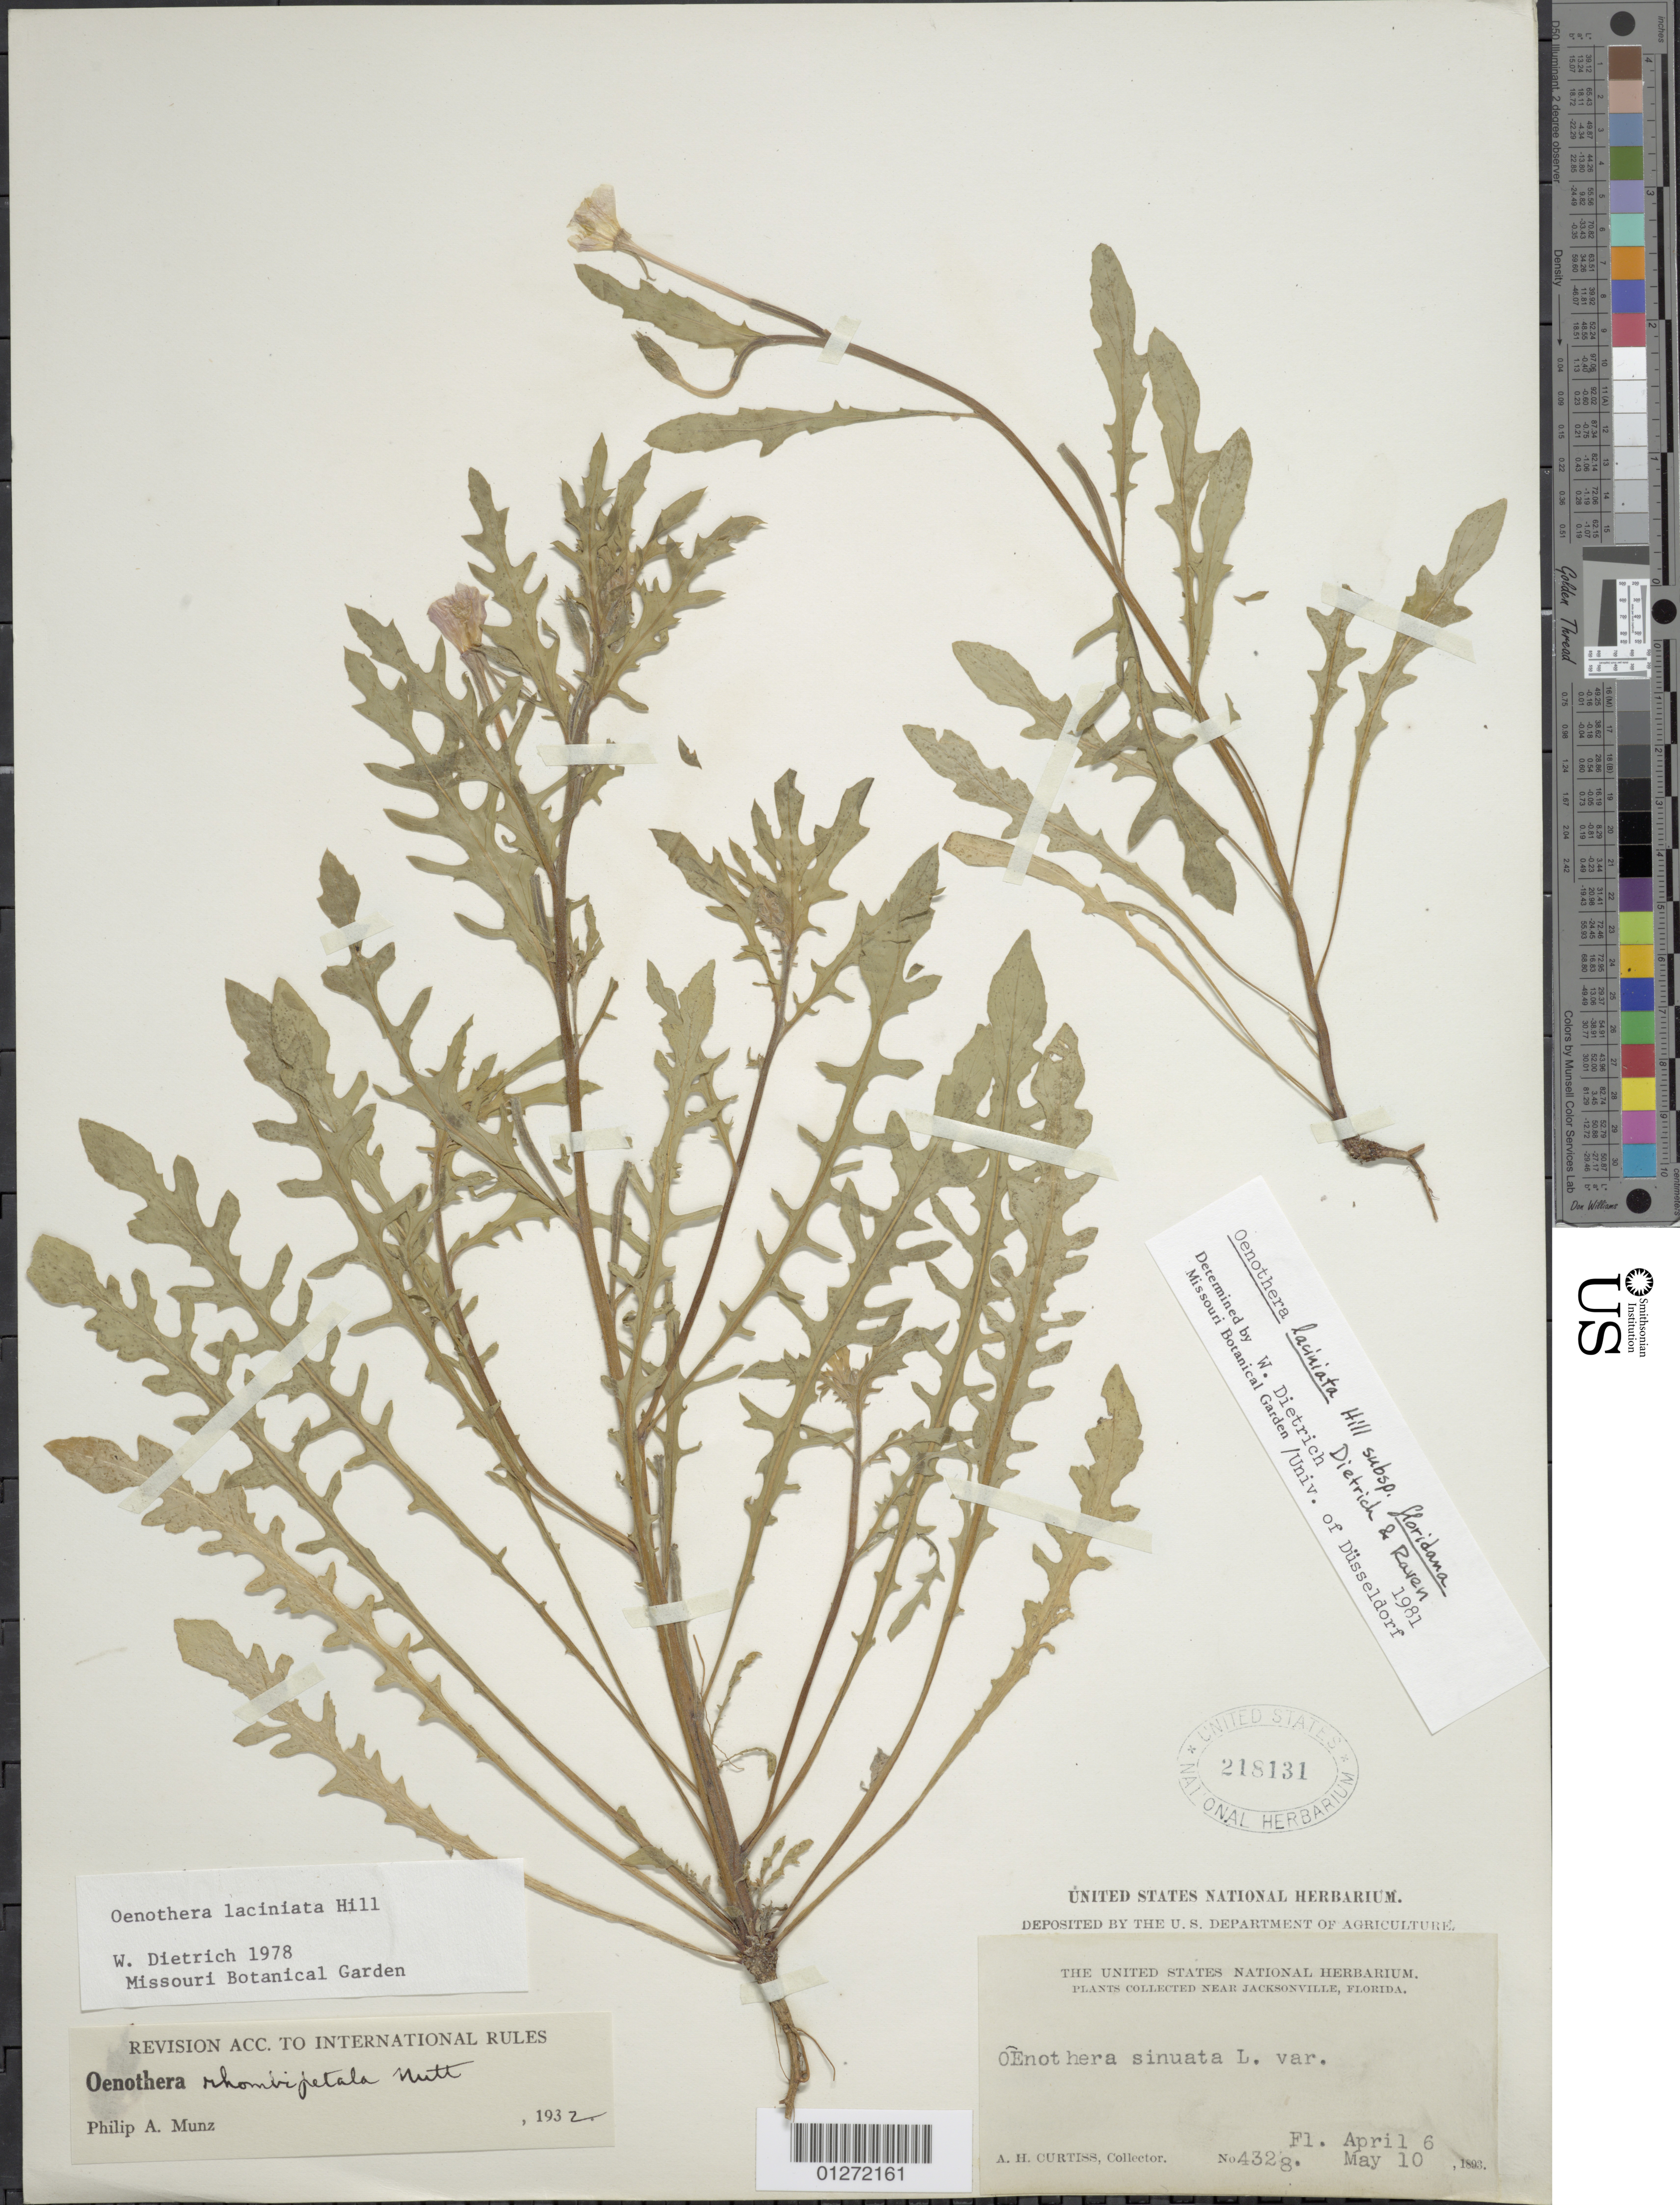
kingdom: Plantae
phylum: Tracheophyta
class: Magnoliopsida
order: Myrtales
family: Onagraceae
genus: Oenothera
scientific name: Oenothera laciniata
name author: Hill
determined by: Dietrich, W.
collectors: A. H. Curtiss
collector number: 4328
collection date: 1893-04-06/1893-05-10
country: United States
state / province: Florida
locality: near Jacksonville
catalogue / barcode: US 218131